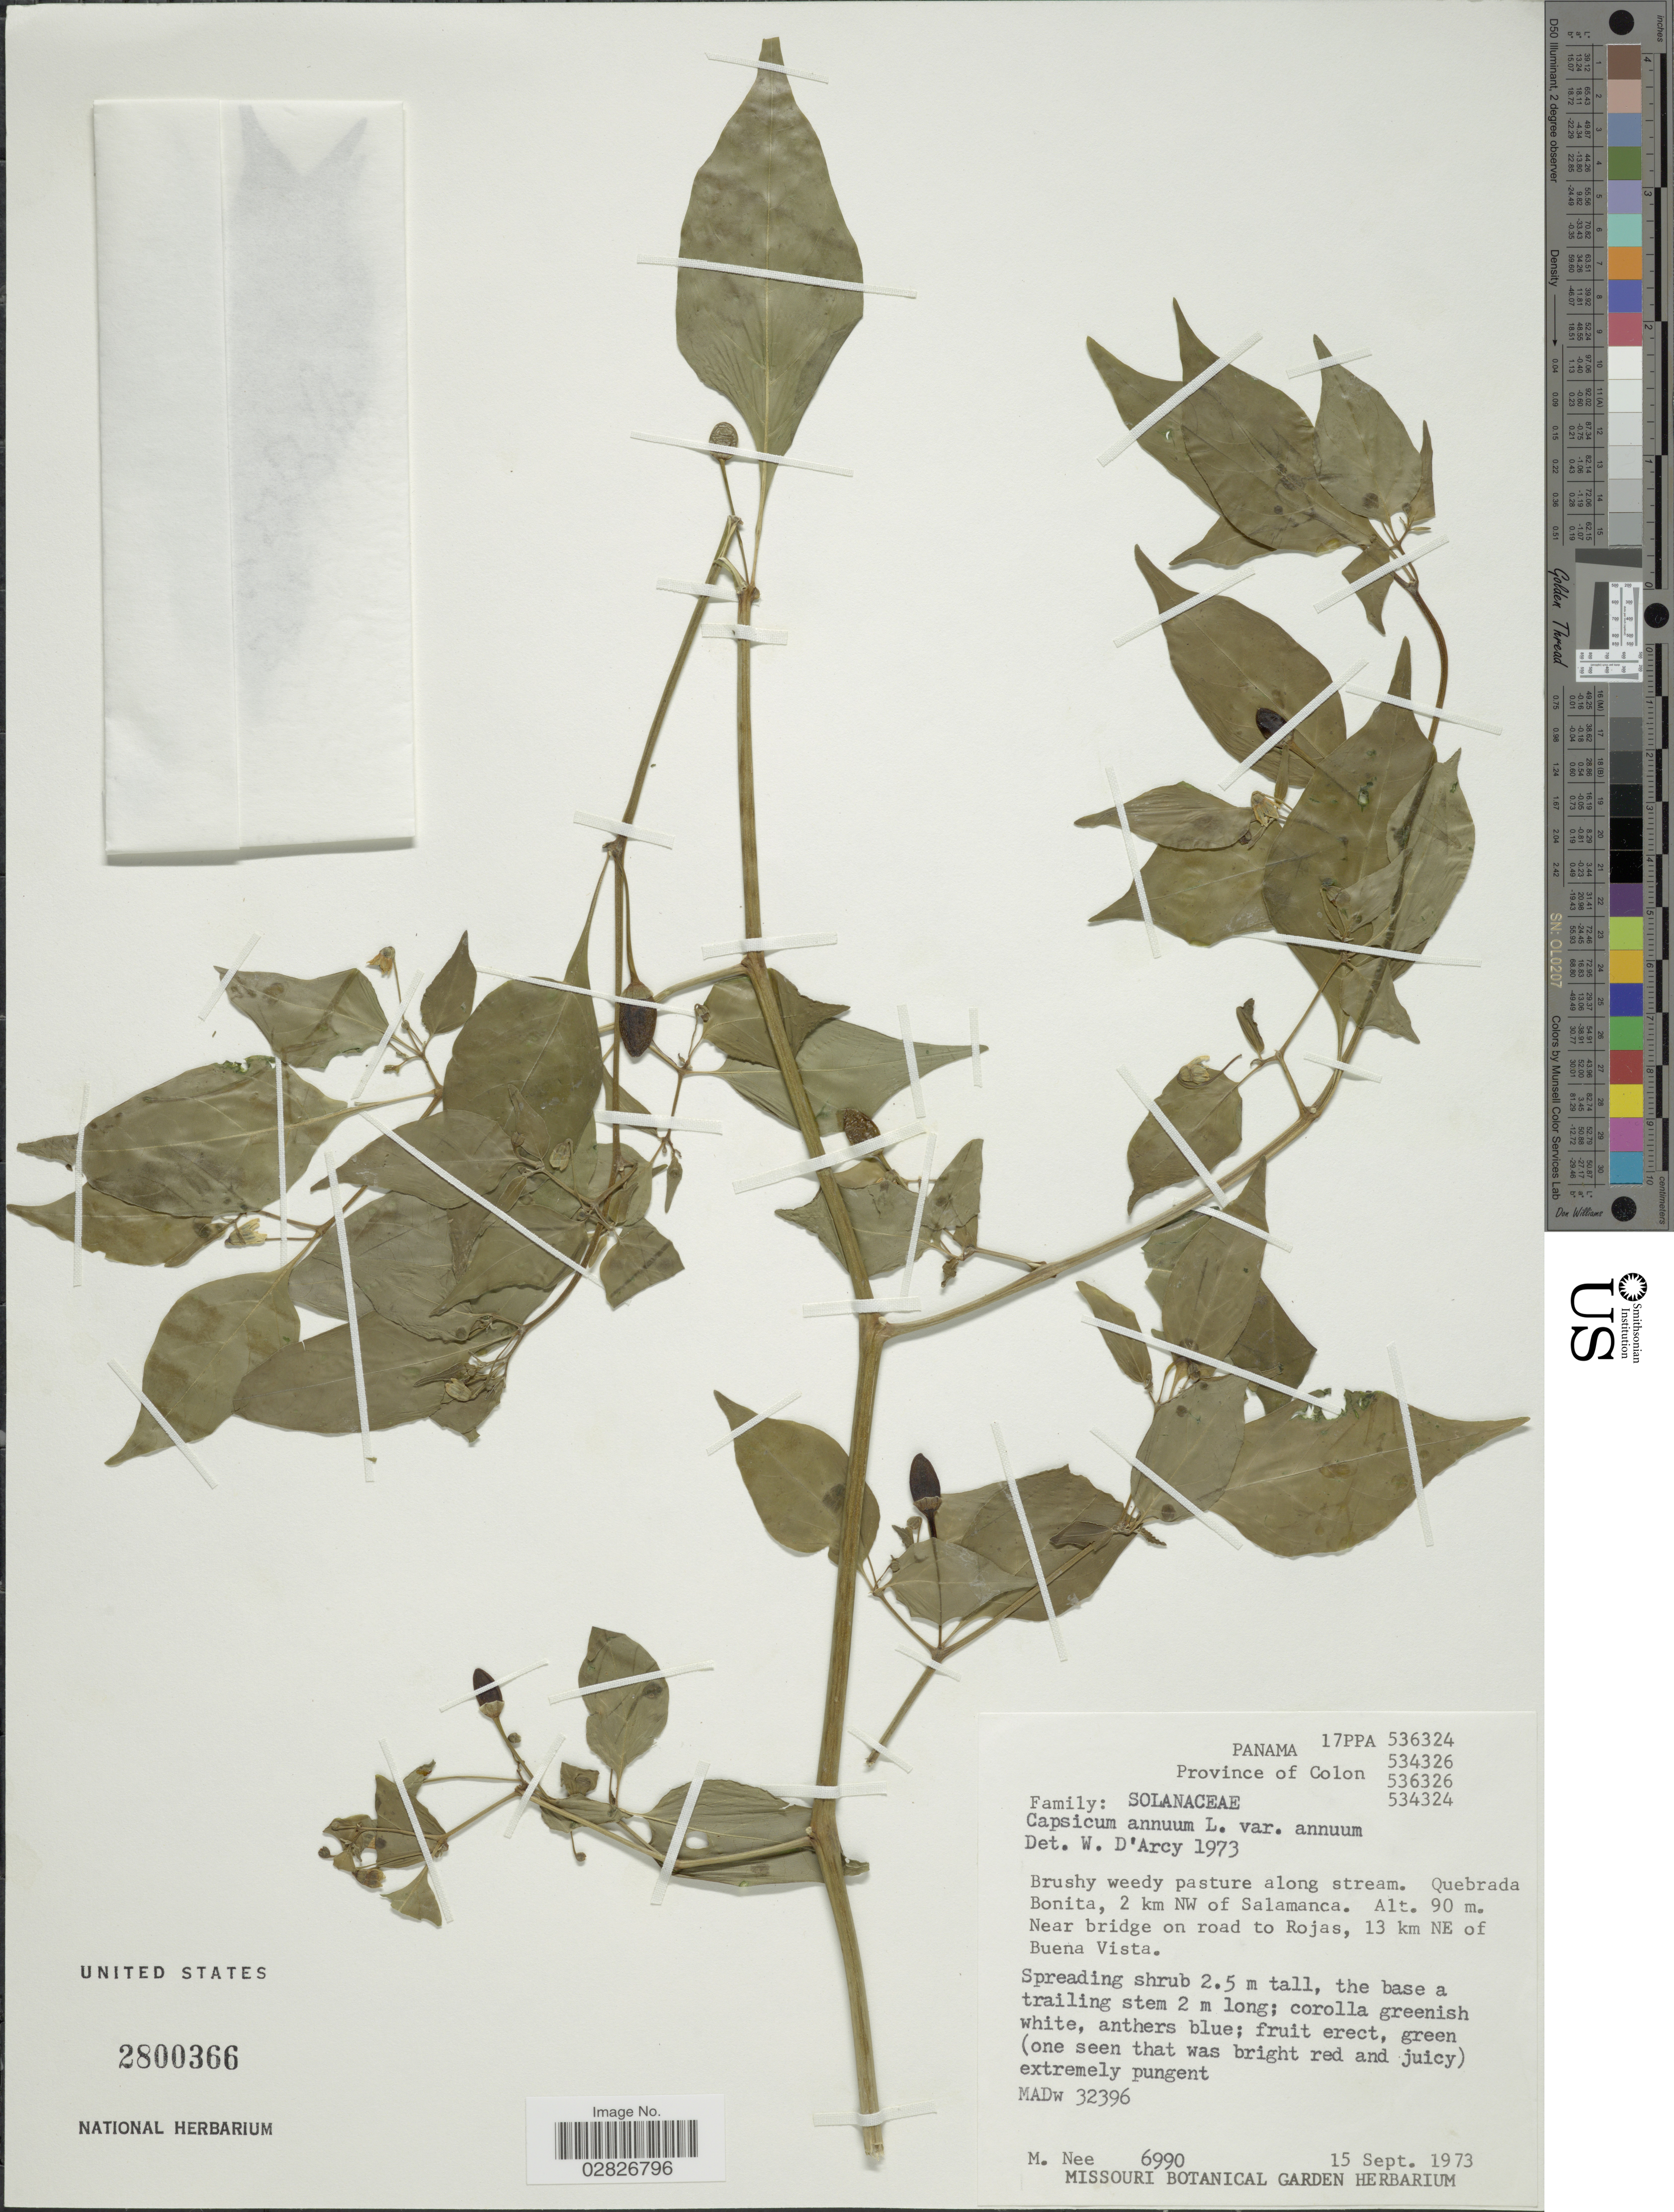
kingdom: Plantae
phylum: Tracheophyta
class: Magnoliopsida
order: Solanales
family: Solanaceae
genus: Capsicum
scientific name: Capsicum annuum 'Habanero'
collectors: M. Nee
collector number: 6990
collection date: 1973-09-15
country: Panama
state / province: Colón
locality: Quebrada Bonita, 2 km NW of Salamanca, Near bridge on road to Rojas, 13 km NE of Buena Vista.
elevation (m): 90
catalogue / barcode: US 2800366